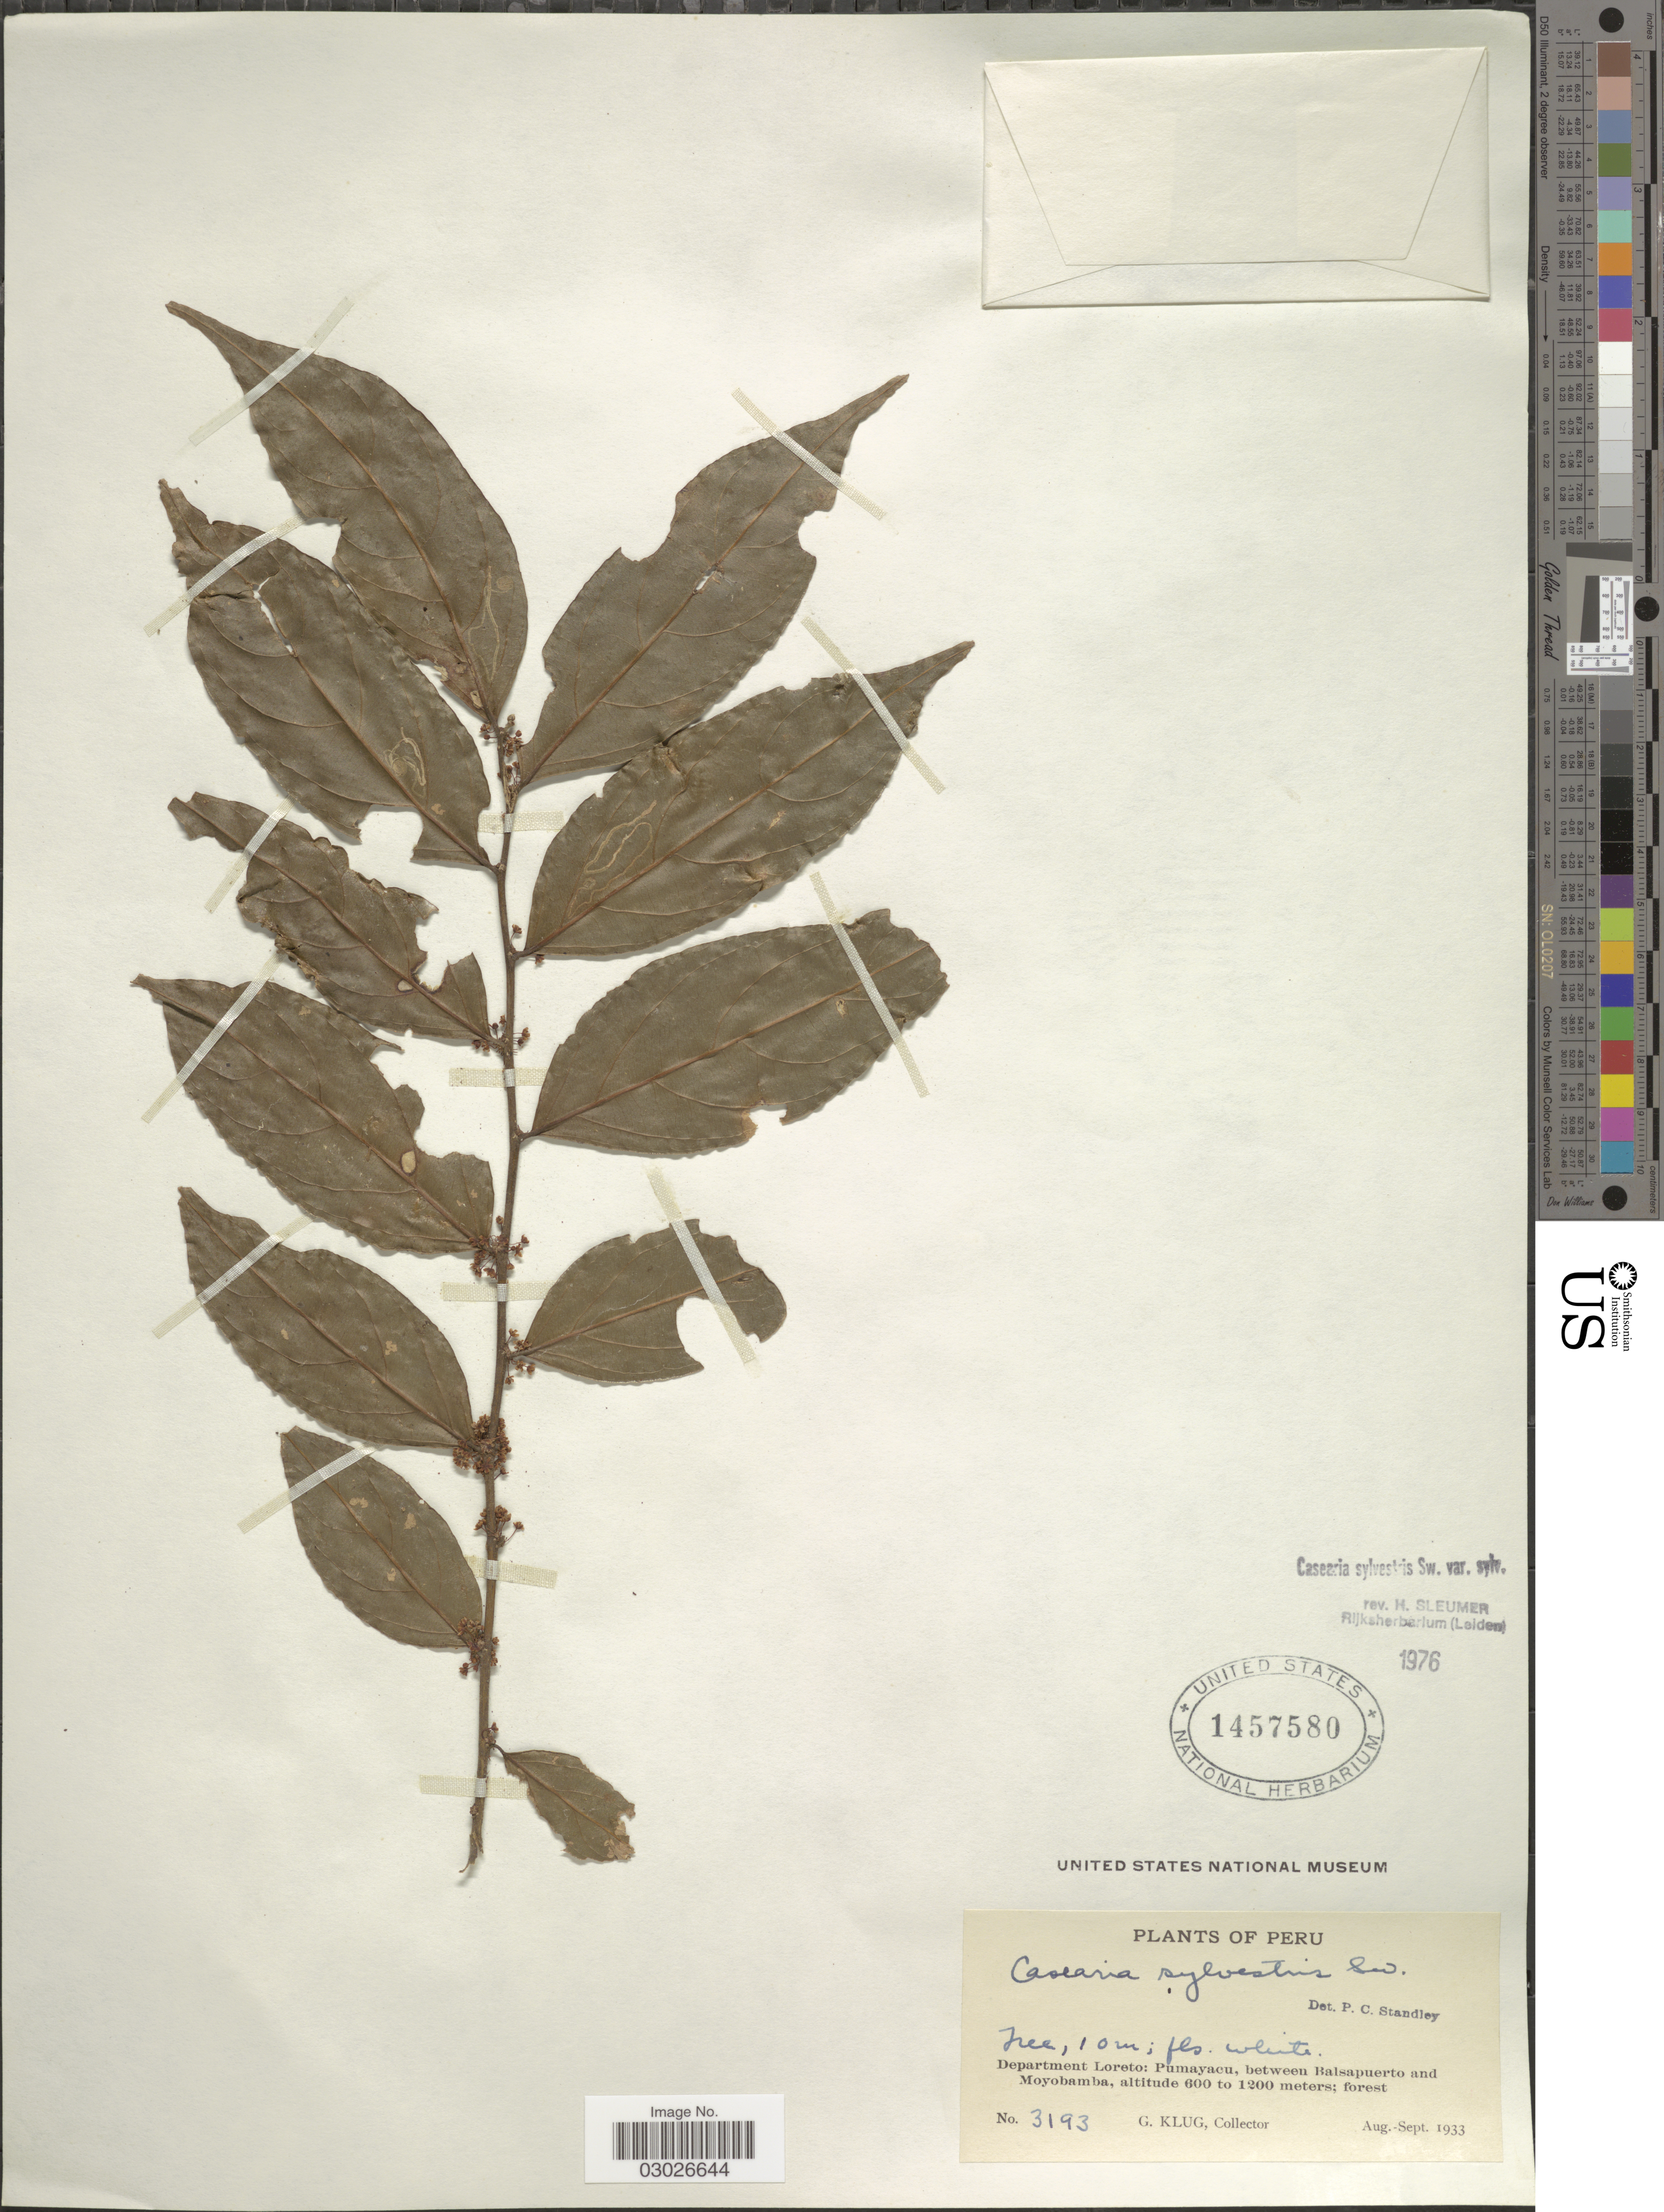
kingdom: Plantae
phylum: Tracheophyta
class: Magnoliopsida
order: Malpighiales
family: Salicaceae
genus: Casearia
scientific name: Casearia sylvestris var. sylvestris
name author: Sw.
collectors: G. Klug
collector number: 3193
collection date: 1933-08/1933-09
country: Peru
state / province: Loreto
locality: Department Loreto: Pumayacu, between Balsapuerto and Moyobamba.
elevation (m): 600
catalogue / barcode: US 1457580